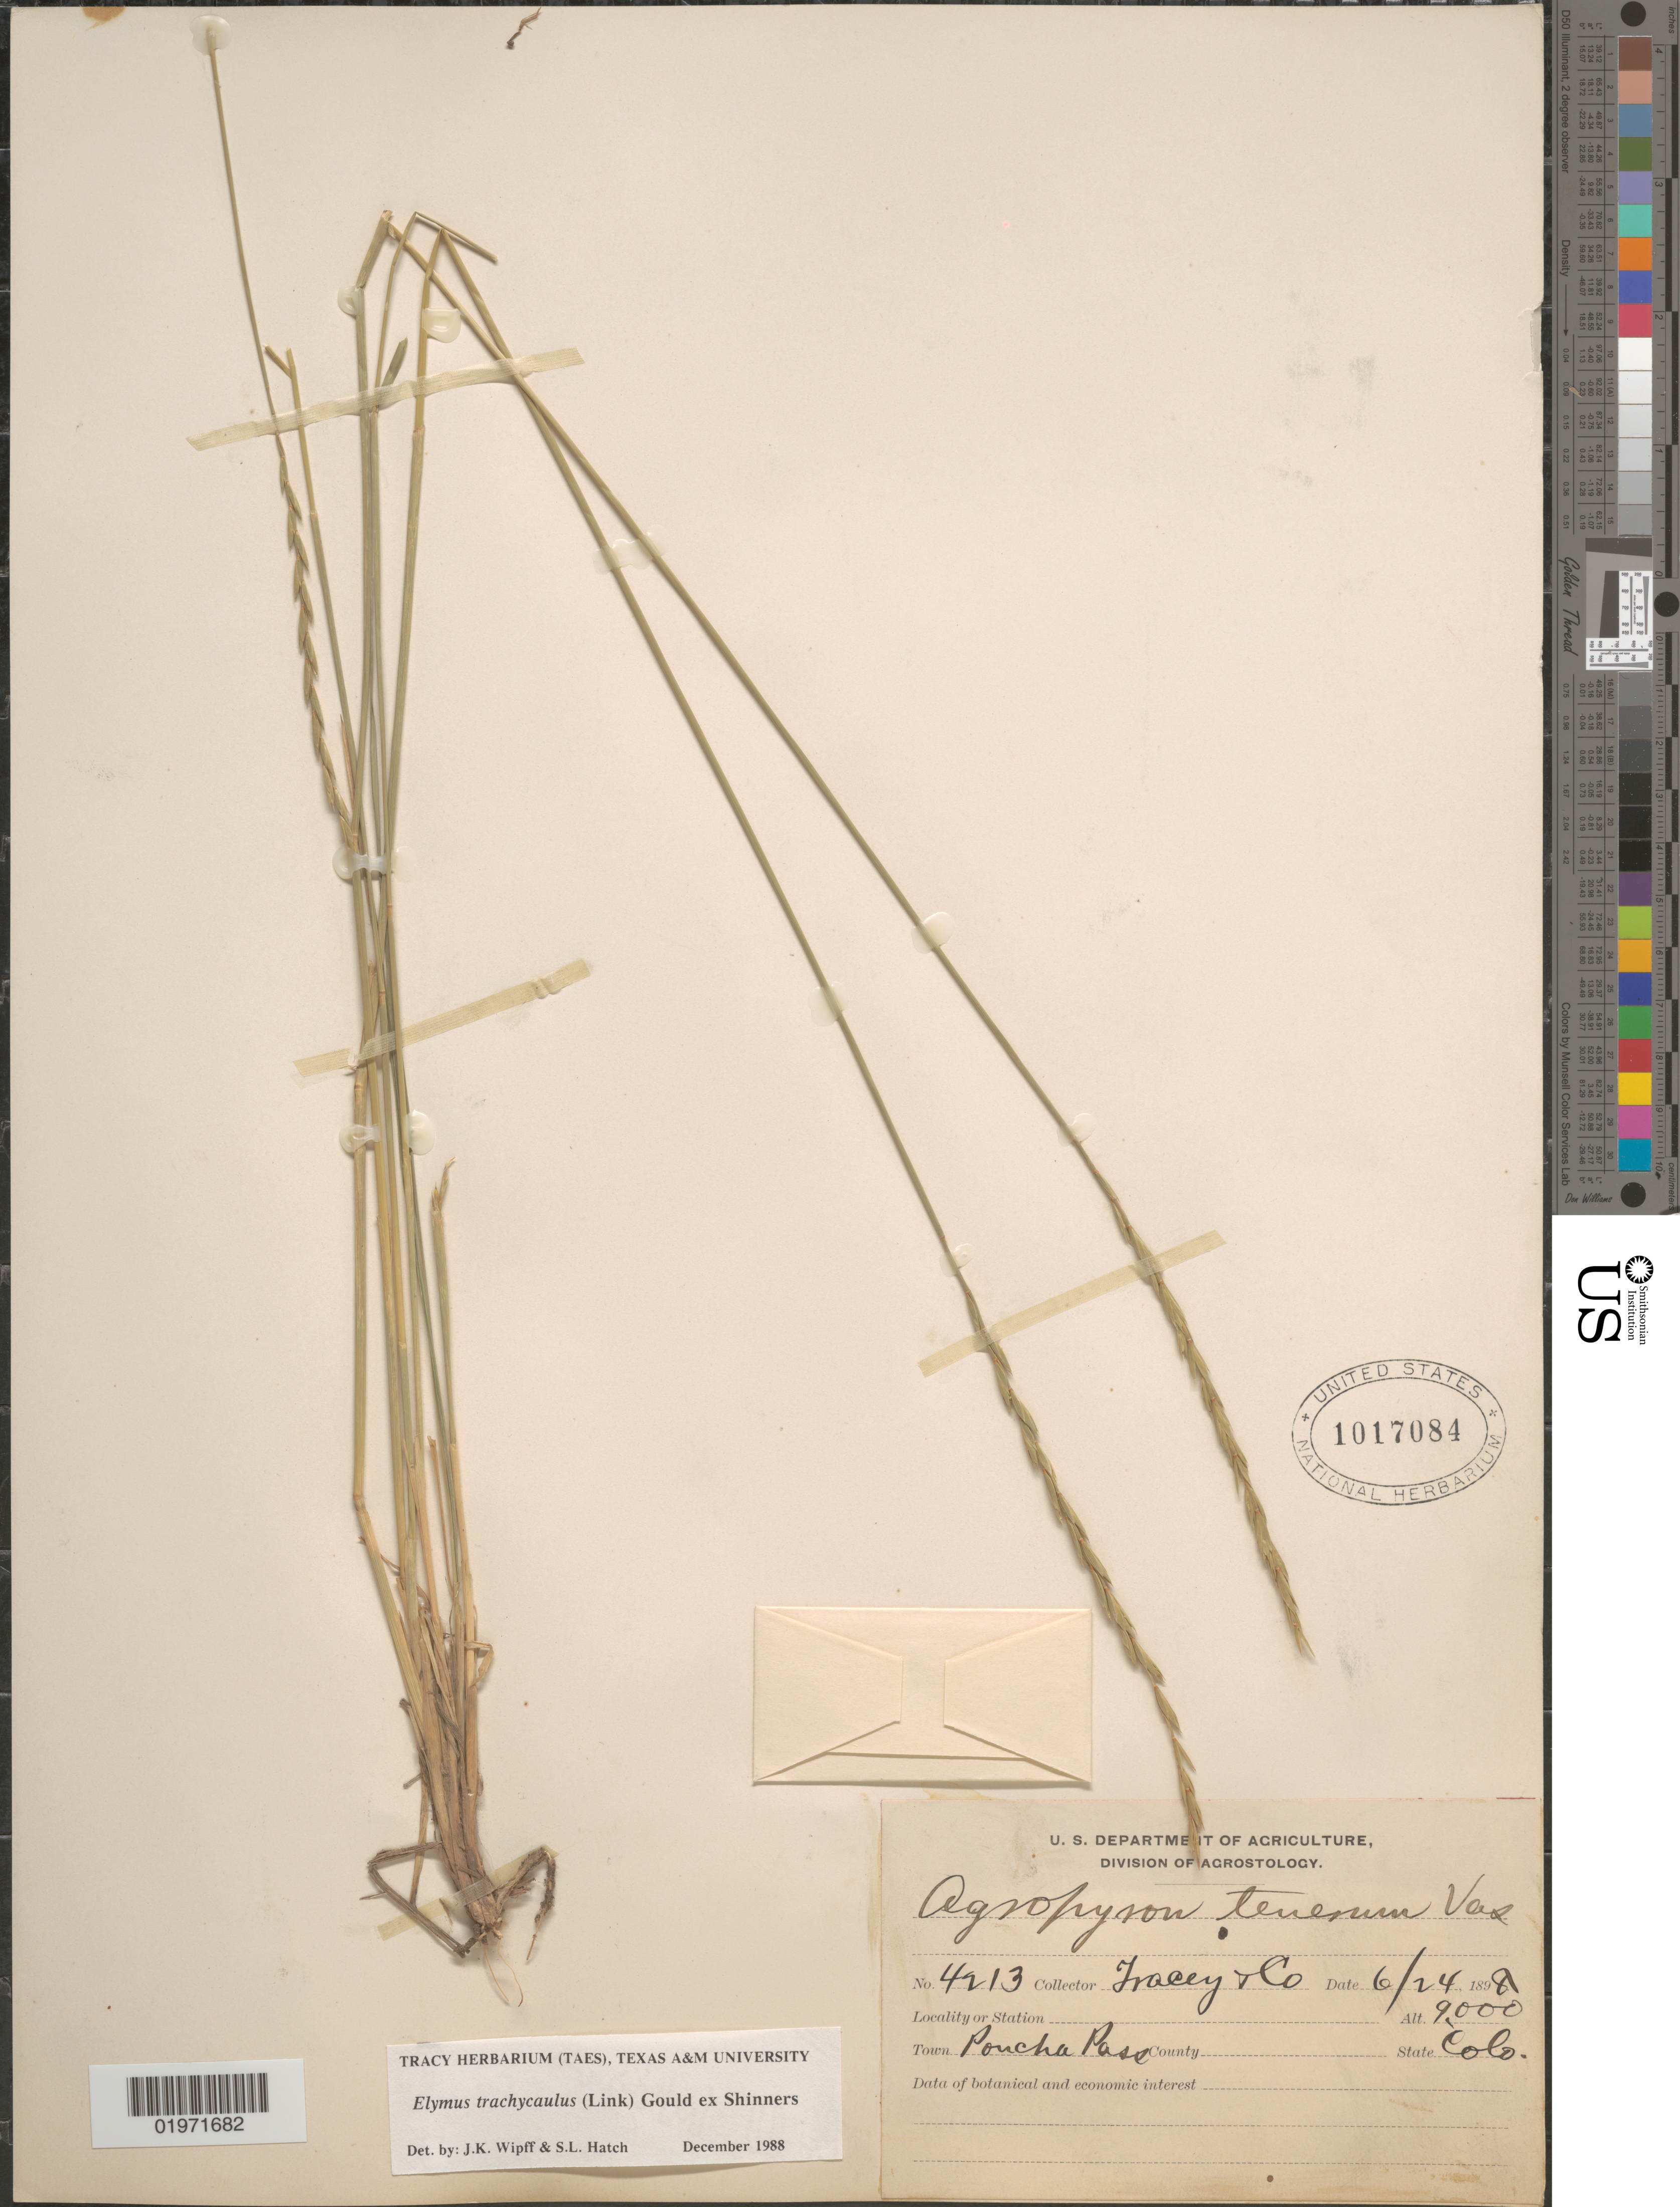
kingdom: Plantae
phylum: Tracheophyta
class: Liliopsida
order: Poales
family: Poaceae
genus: Elymus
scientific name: Elymus trachycaulus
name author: (Link) Gould ex Shinners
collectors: Tracey & et al.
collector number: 4213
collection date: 1898-06-24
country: United States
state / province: Colorado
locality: Town Poncha Pass.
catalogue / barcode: US 1017084